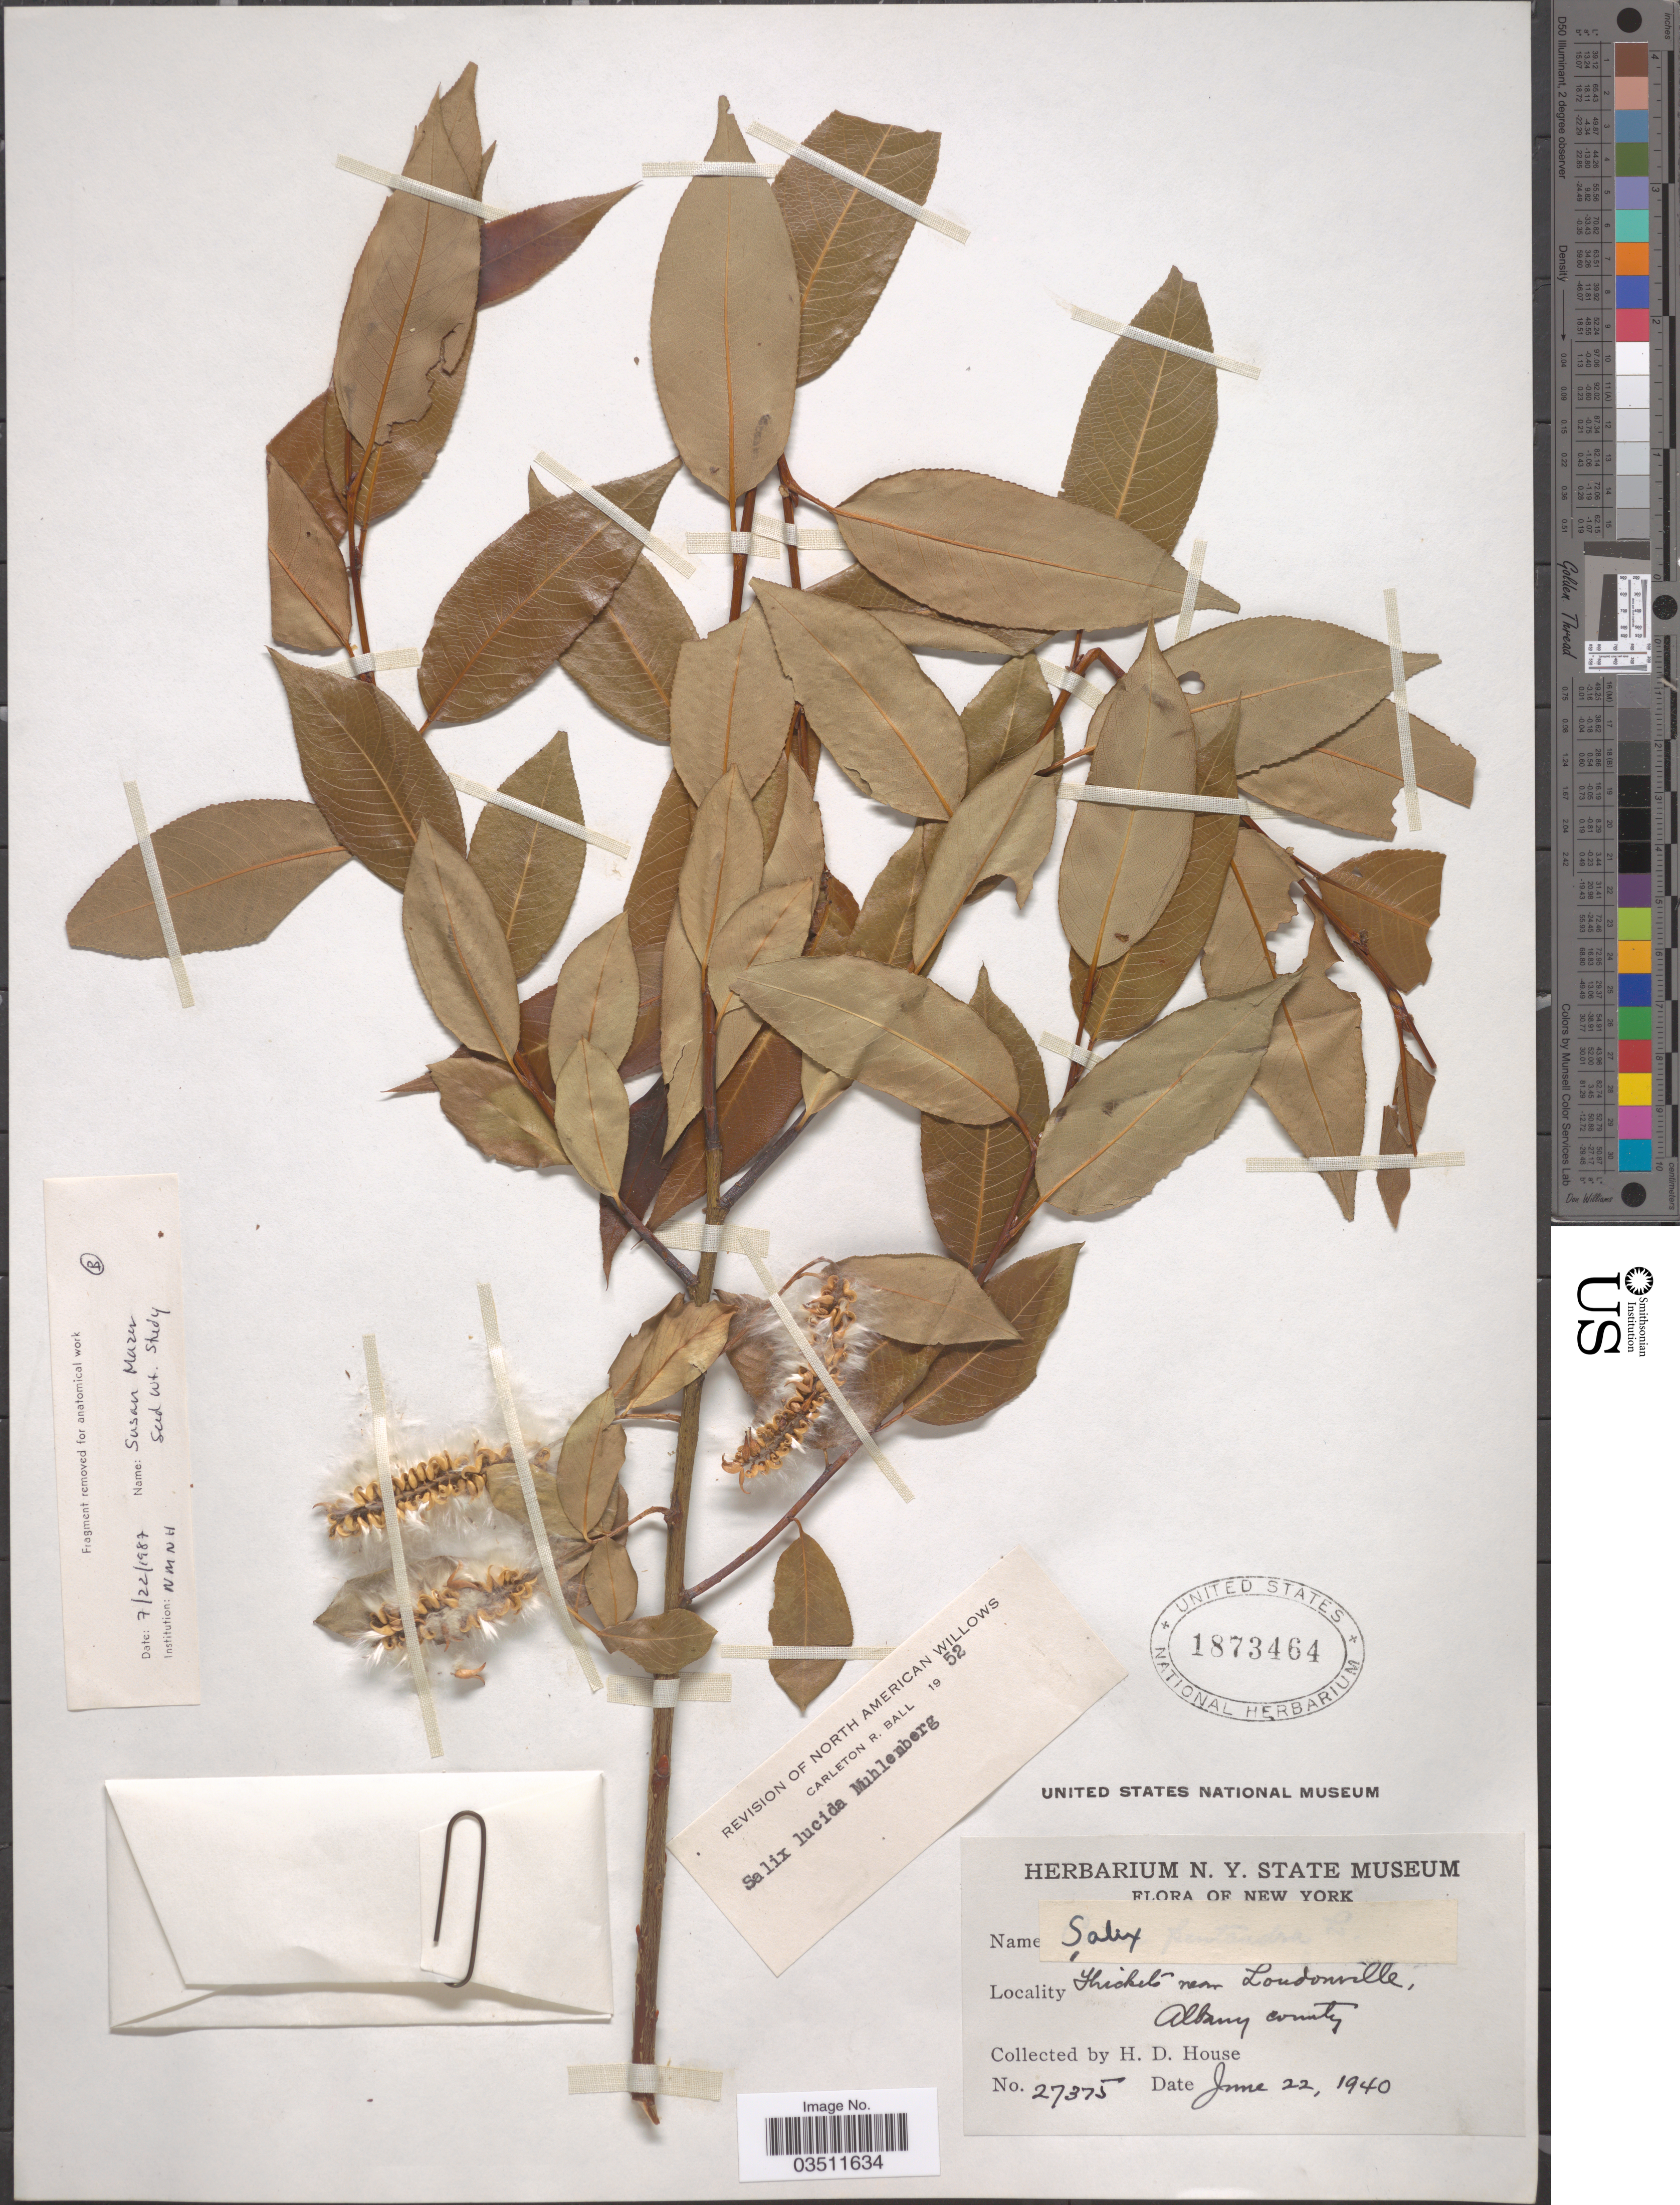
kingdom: Plantae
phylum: Tracheophyta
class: Magnoliopsida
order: Malpighiales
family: Salicaceae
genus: Salix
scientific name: Salix lucida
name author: Muhl.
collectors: H. D. House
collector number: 27375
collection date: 1940-06-22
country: United States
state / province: New York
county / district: Albany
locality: Thickets near Loudonville, Albany County.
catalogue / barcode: US 1873464